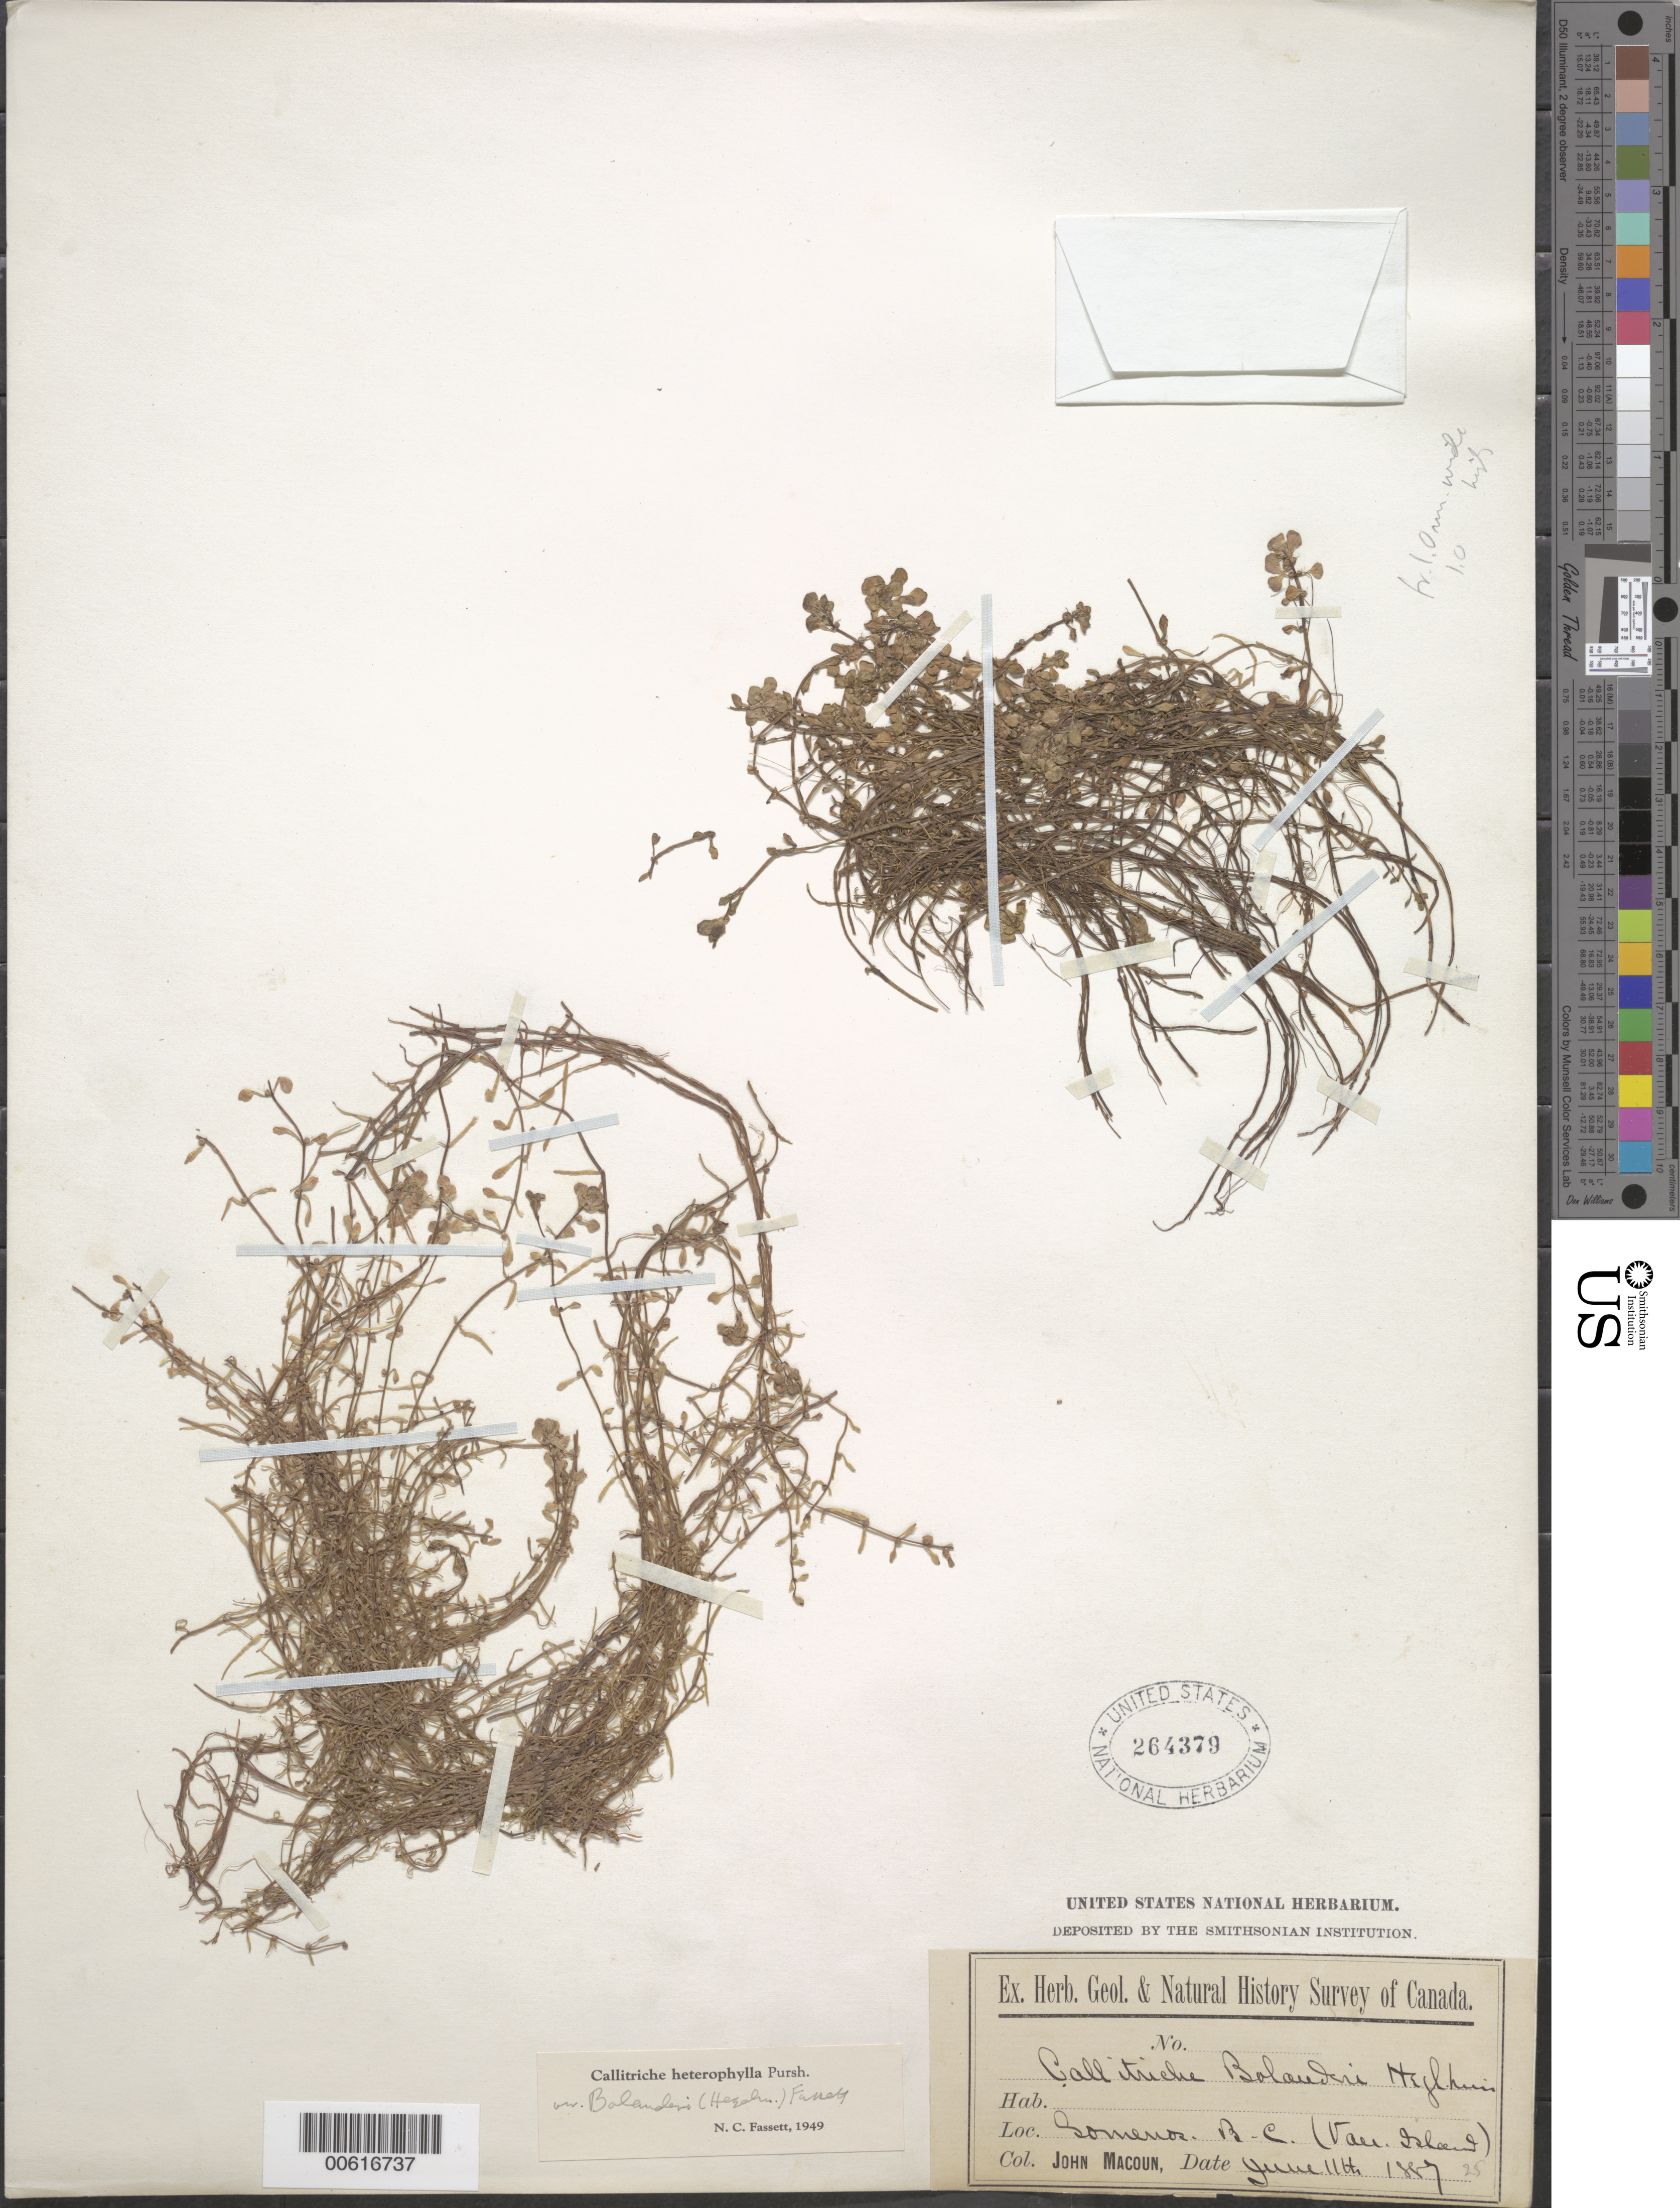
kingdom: Plantae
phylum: Tracheophyta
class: Magnoliopsida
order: Lamiales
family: Plantaginaceae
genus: Callitriche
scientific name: Callitriche heterophylla var. bolanderi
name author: (Hegelm.) Fassett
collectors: J. Macoun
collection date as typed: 11 Jun 1887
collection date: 1887-06-11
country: Canada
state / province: British Columbia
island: Vancouver Island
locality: Somenos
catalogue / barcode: US 264379